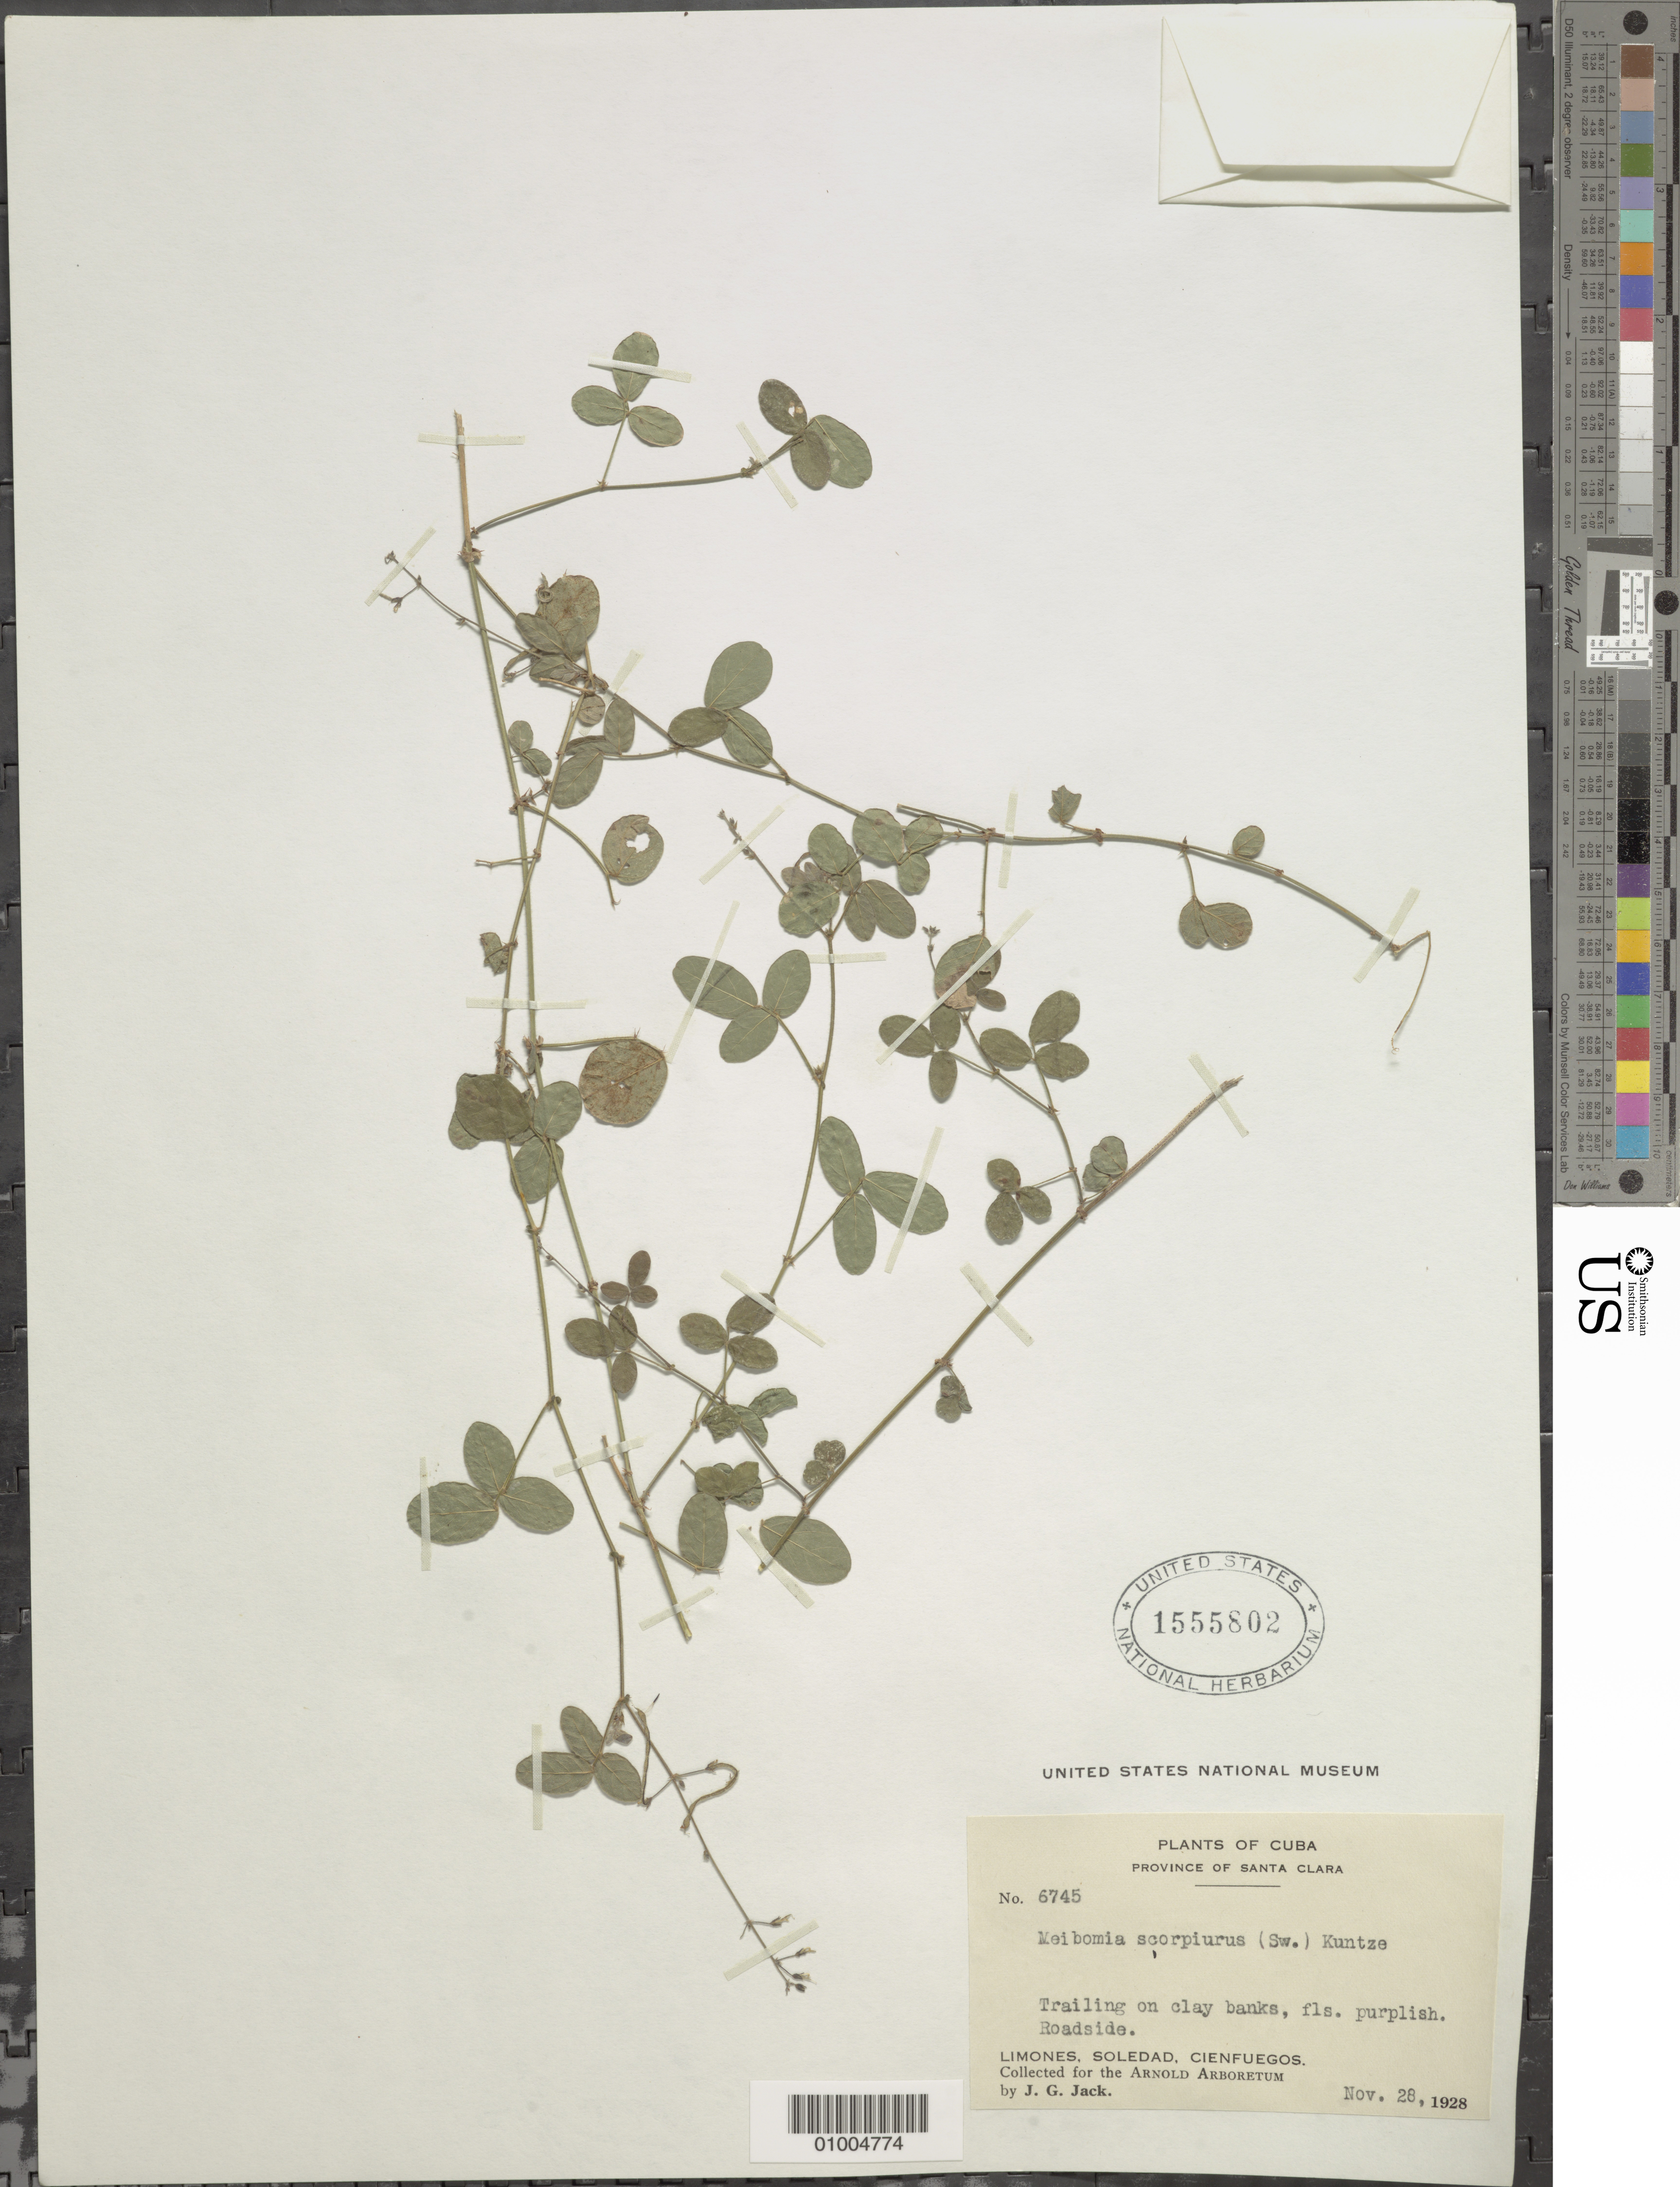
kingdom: Plantae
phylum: Tracheophyta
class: Magnoliopsida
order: Fabales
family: Fabaceae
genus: Desmodium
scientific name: Desmodium scorpiurus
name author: (Sw.) Desv. ex DC.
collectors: J. G. Jack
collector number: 6745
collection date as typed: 28 Nov 1928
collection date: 1928-11-28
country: Cuba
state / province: Villa Clara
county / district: Santa Clara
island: Cuba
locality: Trailing on clay banks, fls purplish Roadside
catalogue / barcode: US 1555802